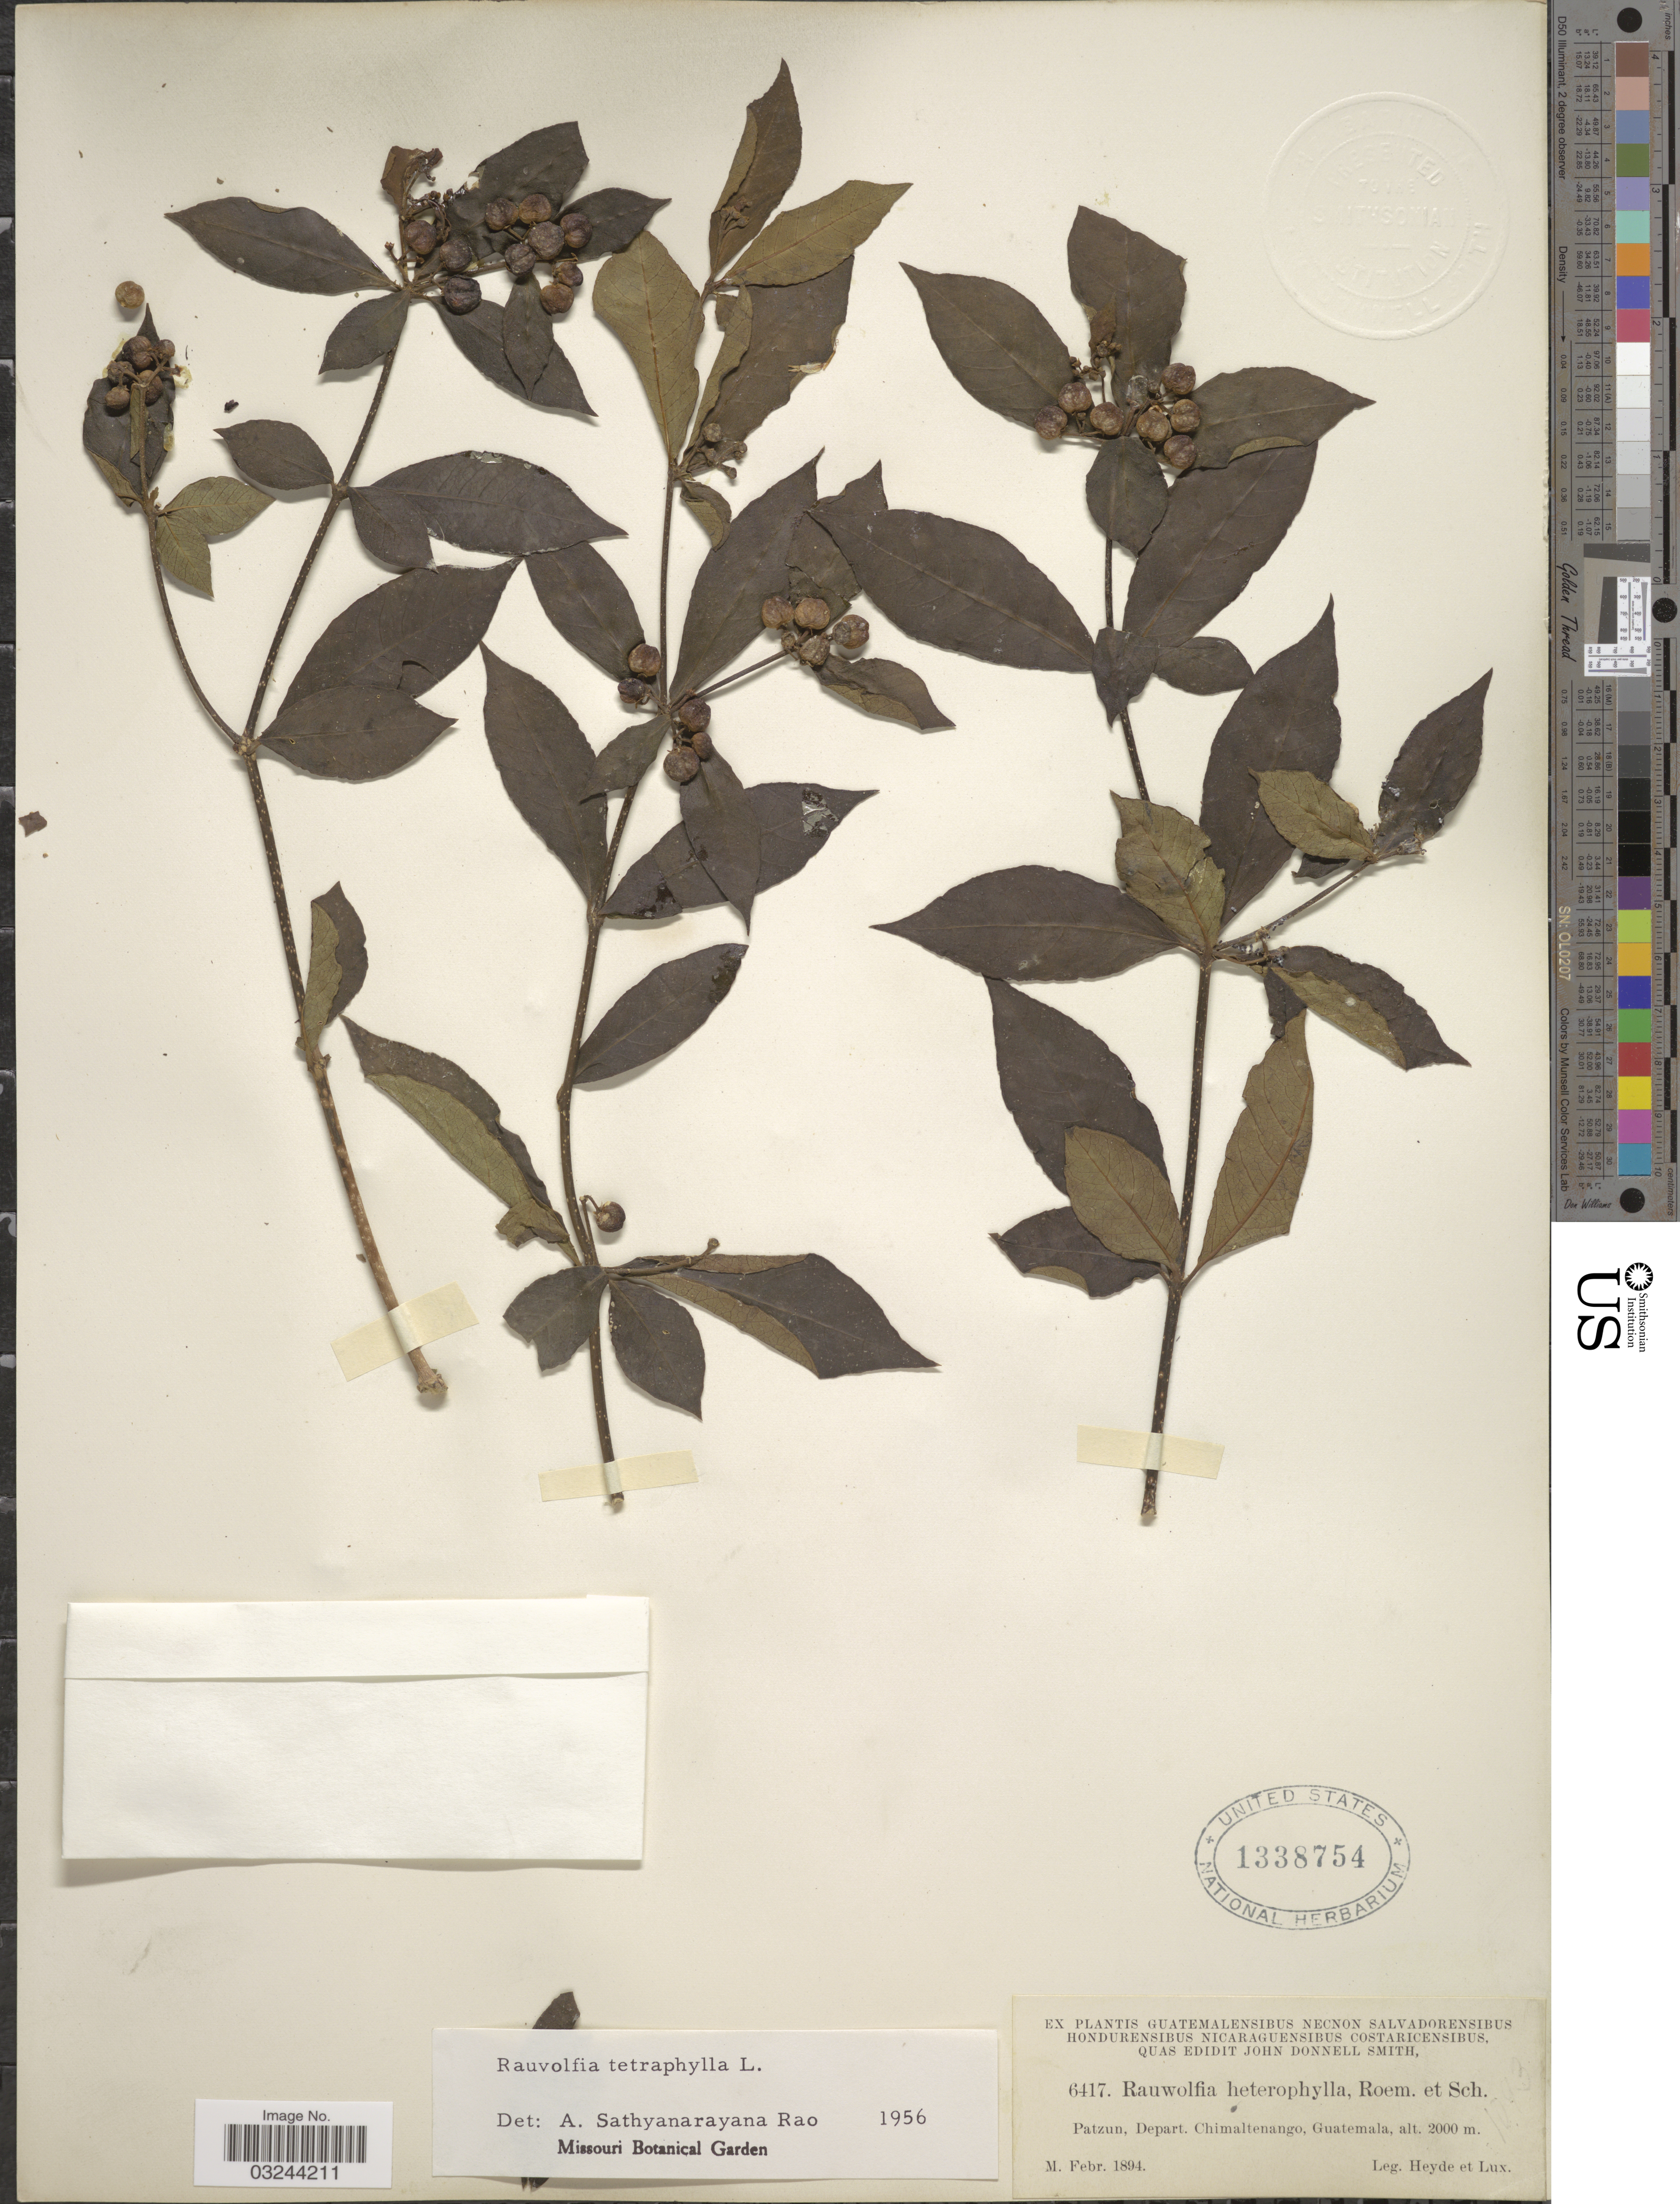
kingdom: Plantae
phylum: Tracheophyta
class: Magnoliopsida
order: Gentianales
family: Apocynaceae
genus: Rauvolfia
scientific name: Rauvolfia tetraphylla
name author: L.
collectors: Heyde & Lux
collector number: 6417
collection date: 1894-02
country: Guatemala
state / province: Chimaltenango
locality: Patzun, Depart. Chimaltenango.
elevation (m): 2000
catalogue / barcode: US 1338754